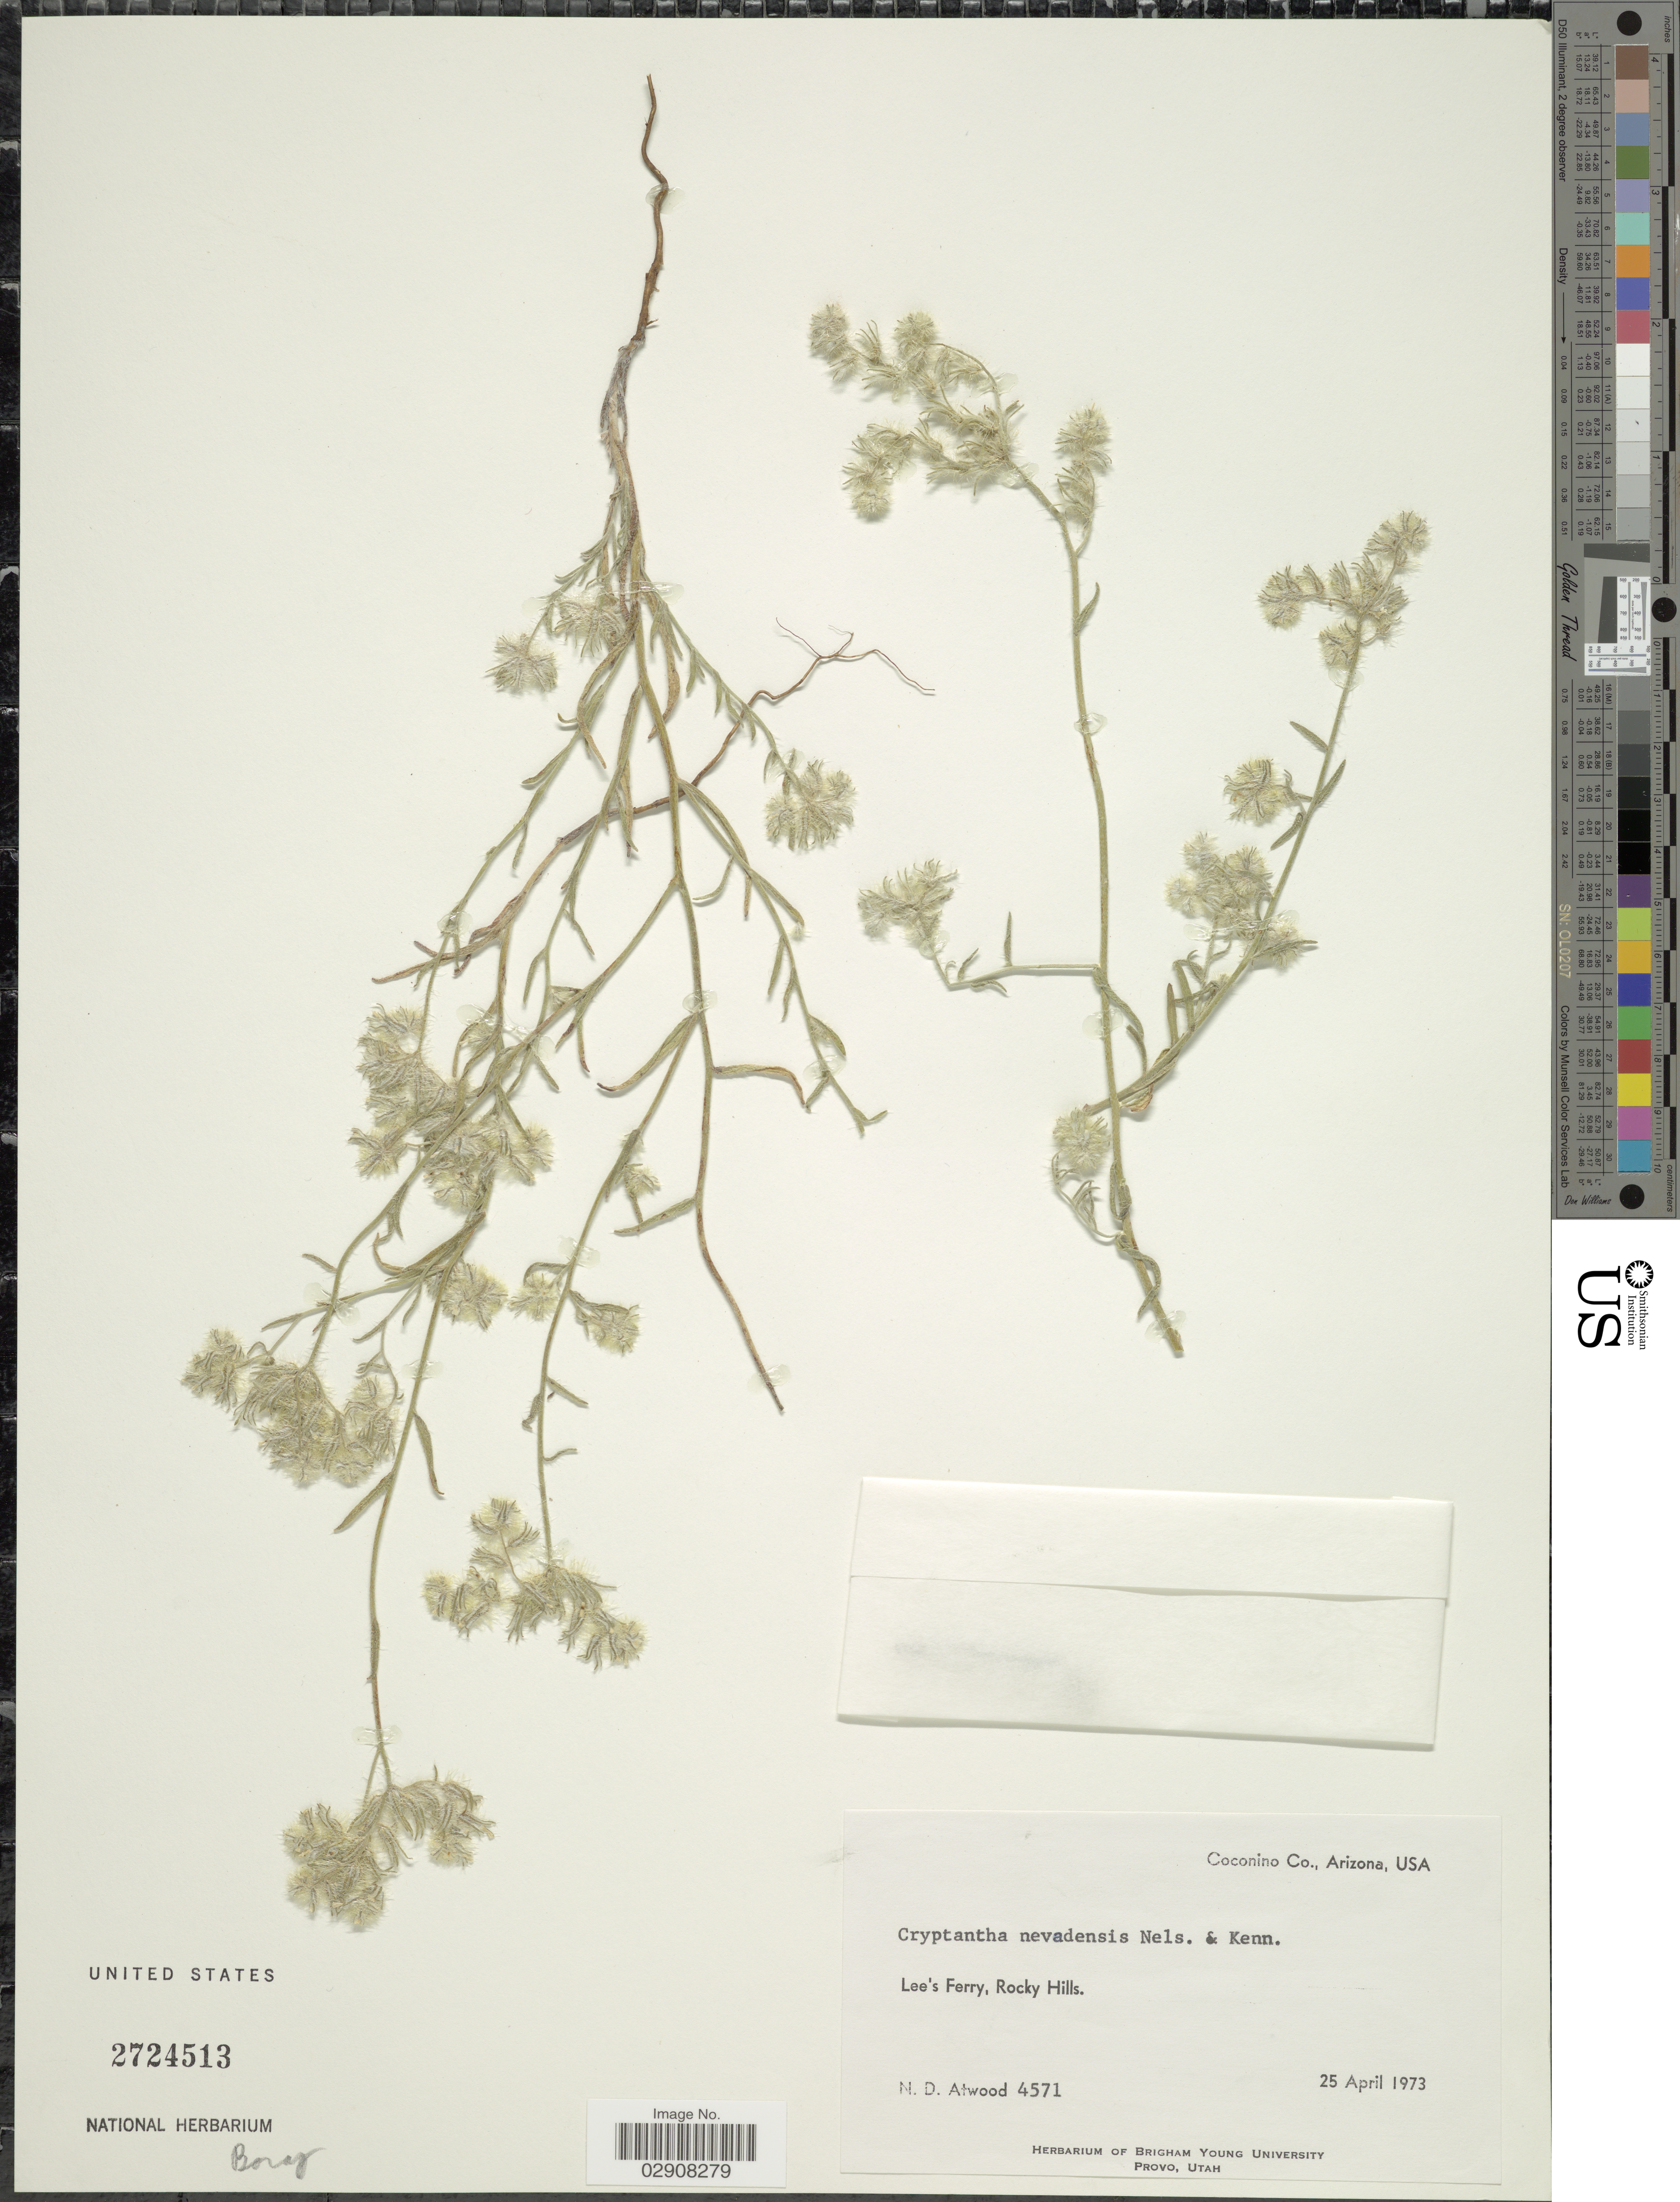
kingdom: Plantae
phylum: Tracheophyta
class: Magnoliopsida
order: Boraginales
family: Boraginaceae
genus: Cryptantha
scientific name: Cryptantha nevadensis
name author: A. Nelson & P.B. Kenn.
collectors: N. Atwood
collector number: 4571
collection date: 1973-04-25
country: United States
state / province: Arizona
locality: Coconino Co. Lee's Ferry, Rocky Hills.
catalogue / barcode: US 2724513